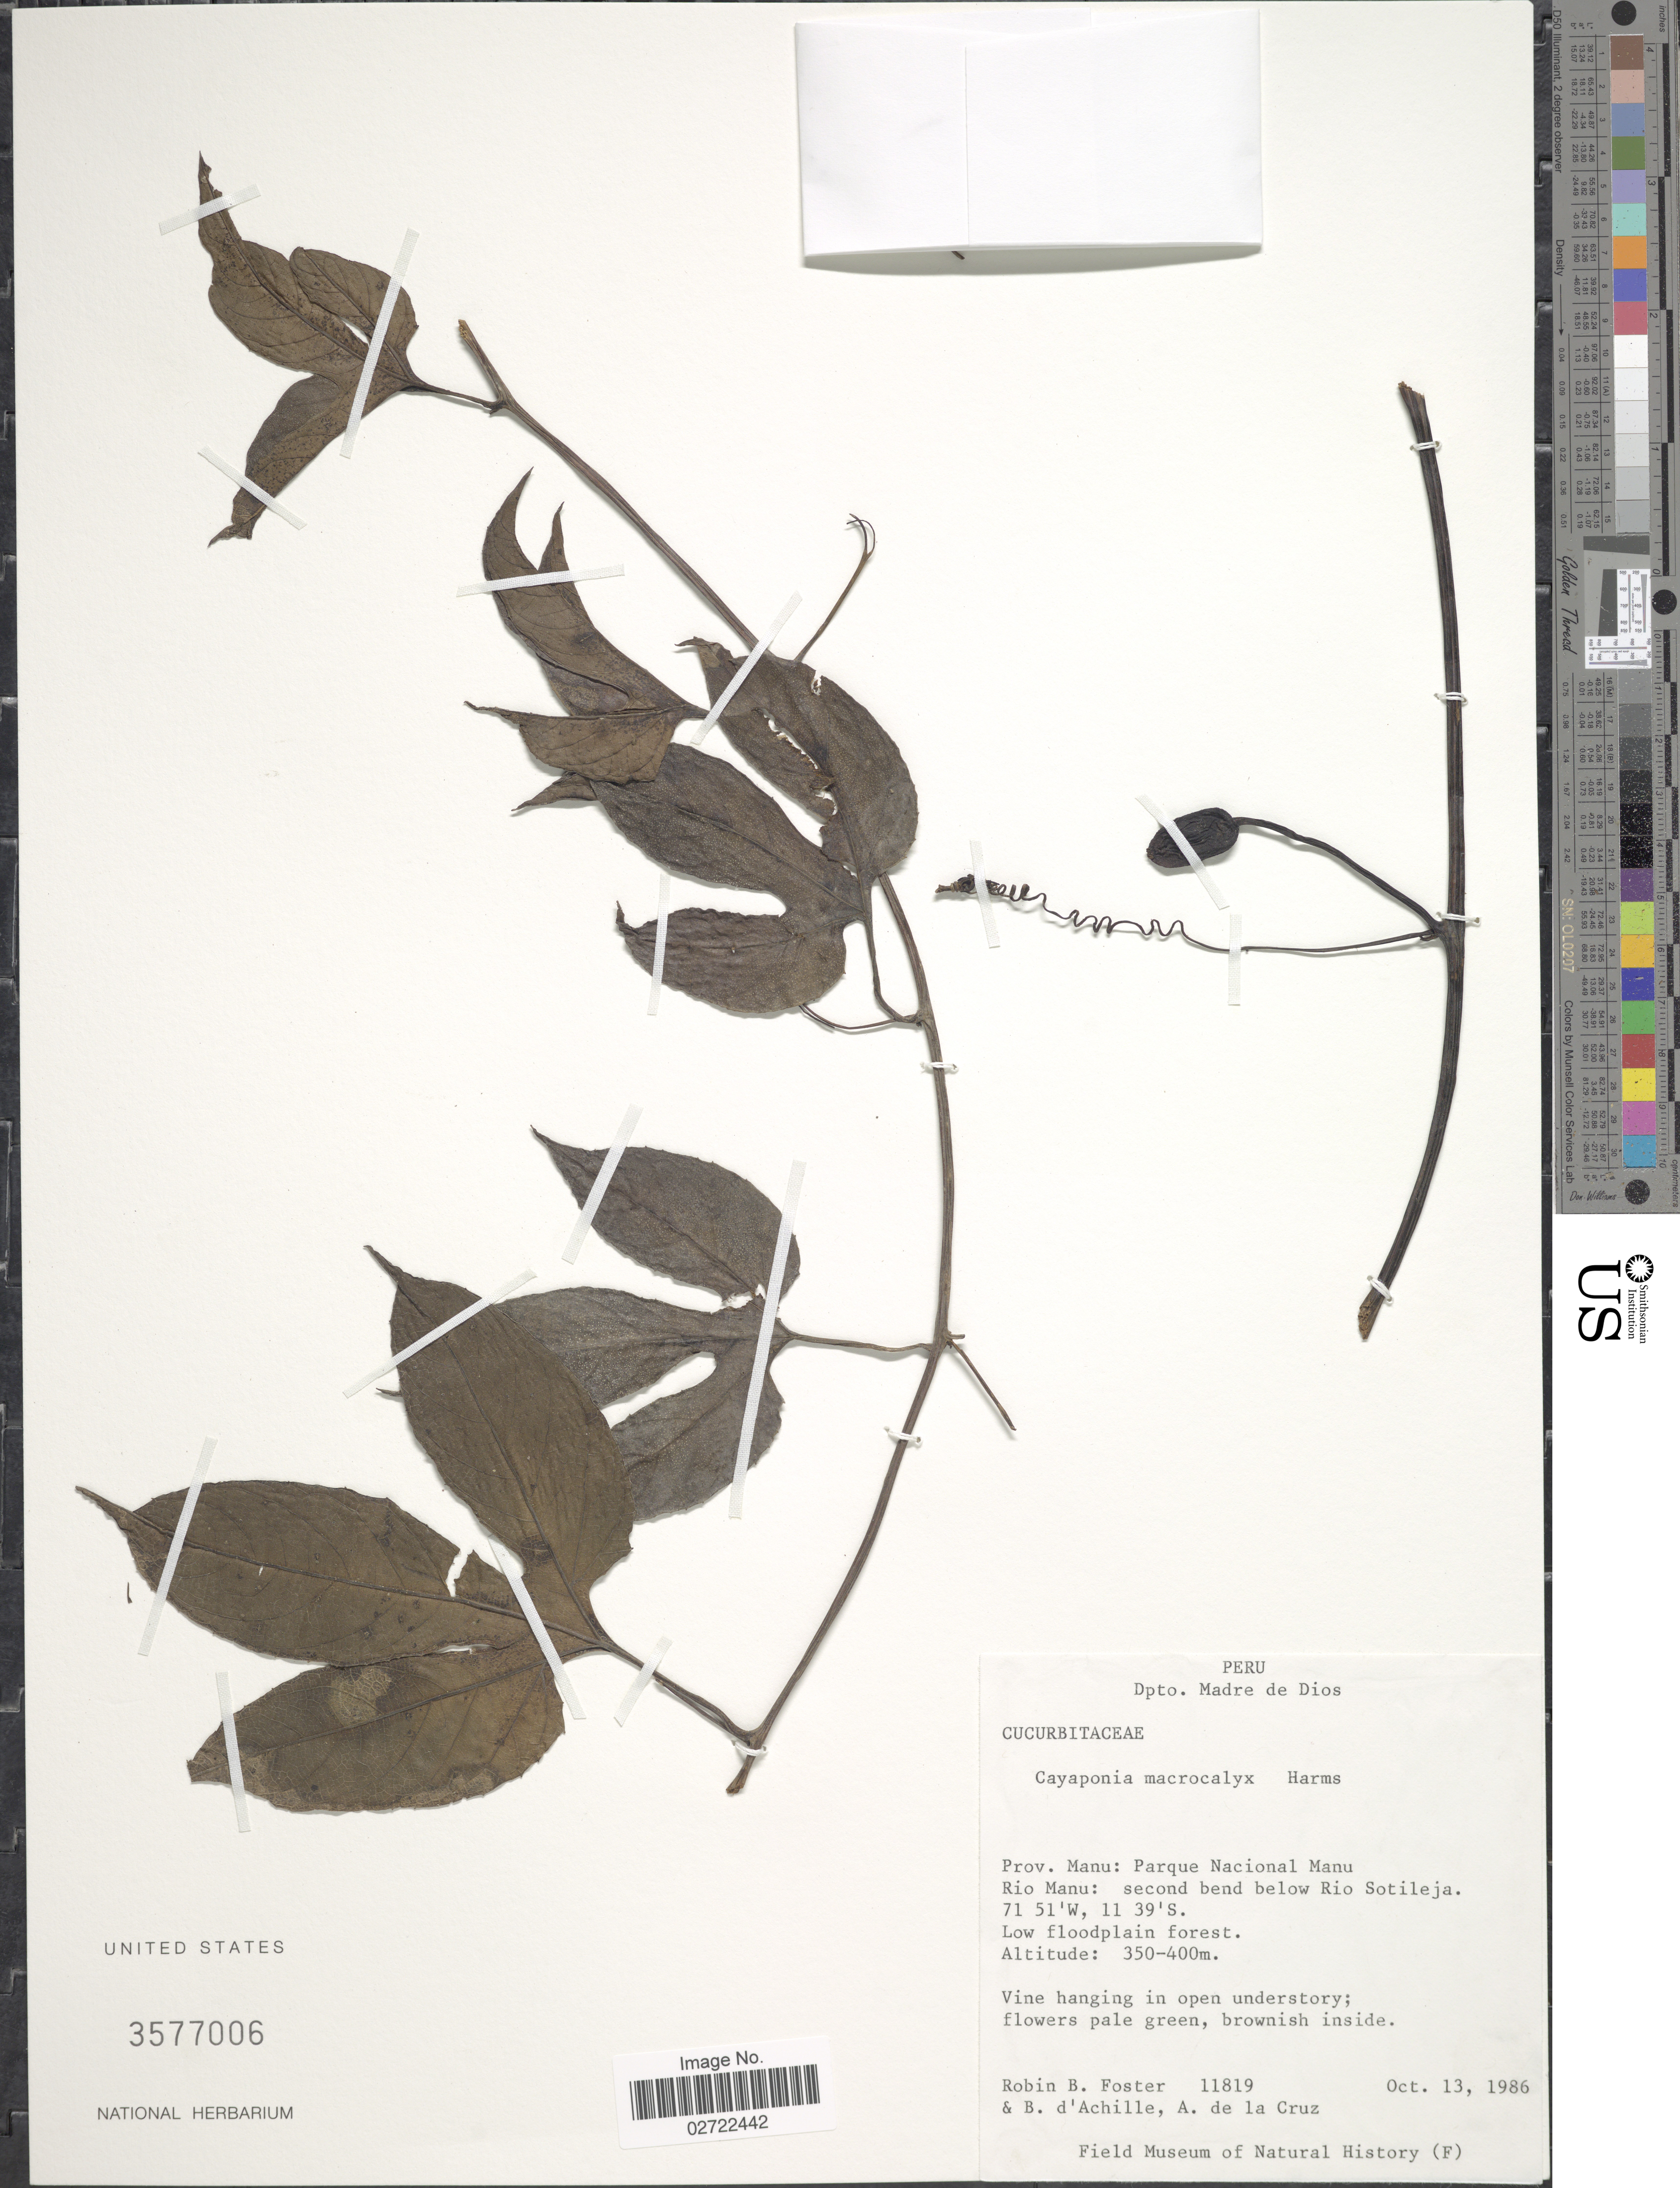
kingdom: Plantae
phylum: Tracheophyta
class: Magnoliopsida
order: Cucurbitales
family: Cucurbitaceae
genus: Cayaponia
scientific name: Cayaponia peruviana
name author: (Poepp. & Endl.) Cogn.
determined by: Nee, Michael H.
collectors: R. B. Foster, B. d'Achille & A. de la Cruz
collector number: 11819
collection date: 1986-10-13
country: Peru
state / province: Madre de Dios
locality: Dpto. Madre de Dios. Prov. Manu: Parque Nacional Manu. Rio Manu: second bend below Rio Sotileja.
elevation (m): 350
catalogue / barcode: US 3577006